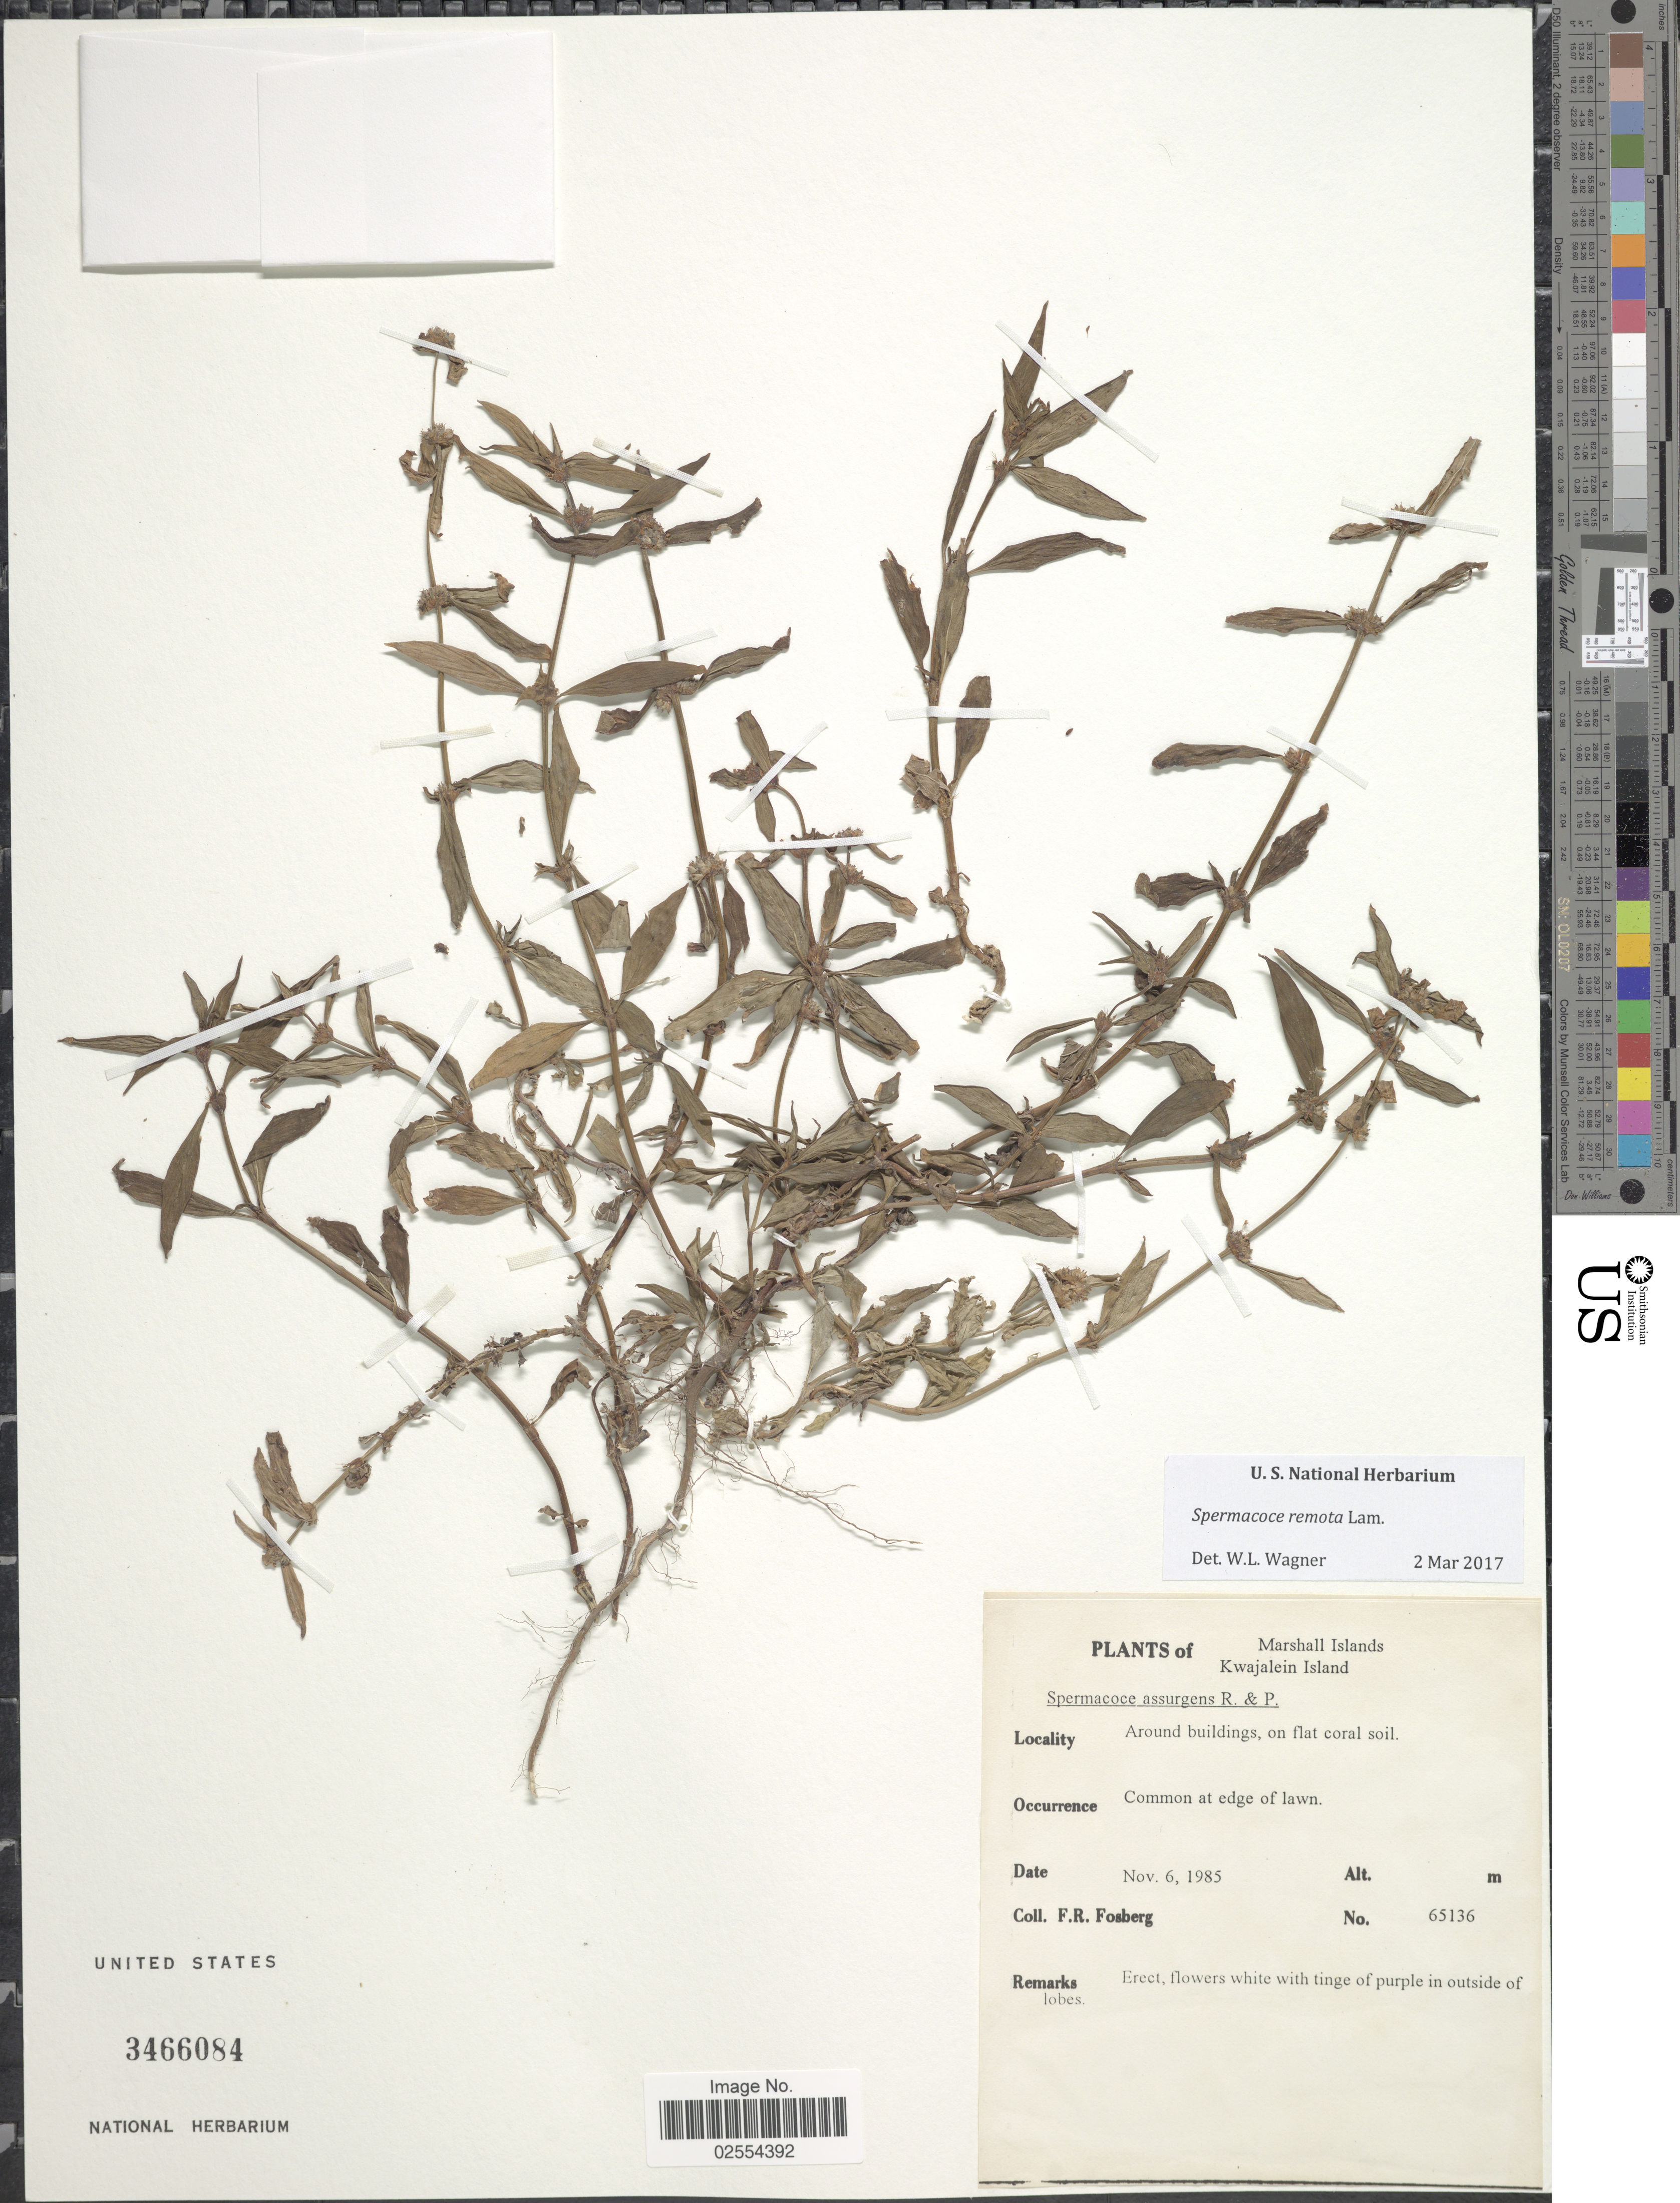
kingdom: Plantae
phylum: Tracheophyta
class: Magnoliopsida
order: Gentianales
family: Rubiaceae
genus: Spermacoce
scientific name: Spermacoce remota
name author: Lam.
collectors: F. R. Fosberg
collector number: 65136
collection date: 1985-11-06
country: Marshall Islands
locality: Kwajalein Islands, Around buildings, on flat coral soil, Common at edge of lawn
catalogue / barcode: US 3466084